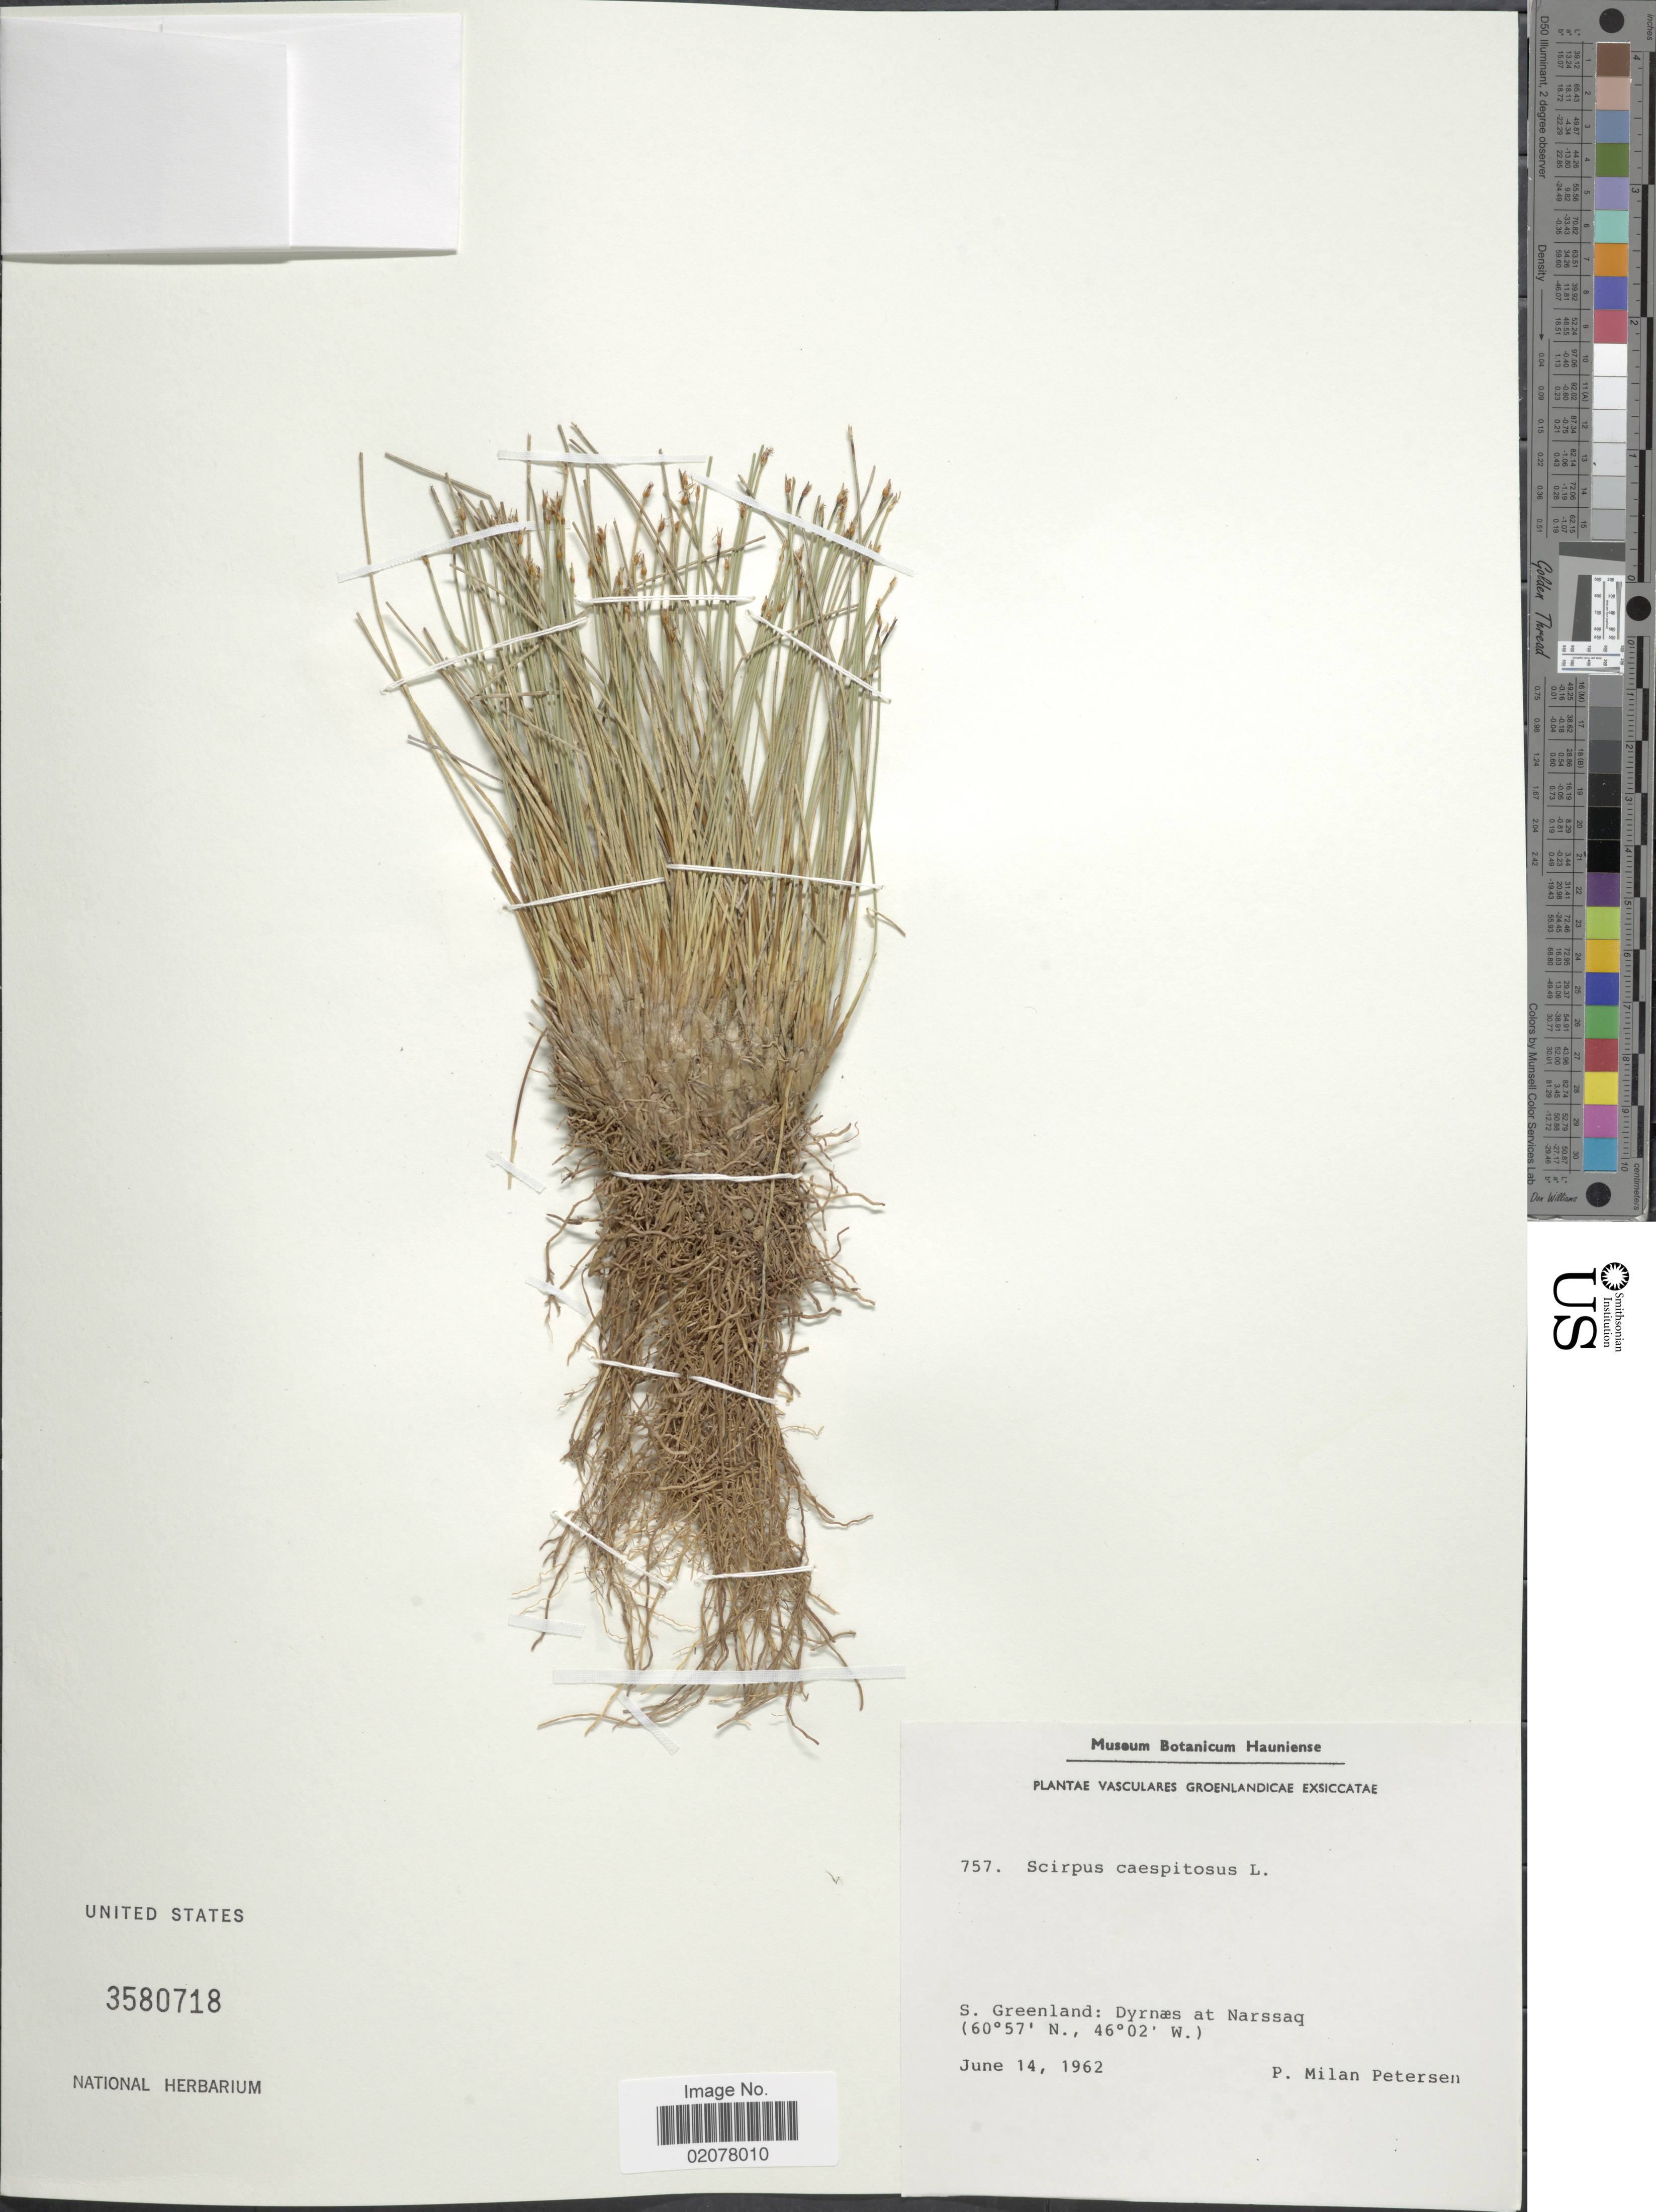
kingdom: Plantae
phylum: Tracheophyta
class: Liliopsida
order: Poales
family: Cyperaceae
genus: Trichophorum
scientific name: Trichophorum cespitosum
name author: (L.) Hartm.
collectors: P. Petersen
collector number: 757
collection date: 1962-06-14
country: Greenland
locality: S. Greenland: Dyrnæs at Narssaq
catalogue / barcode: US 3580718